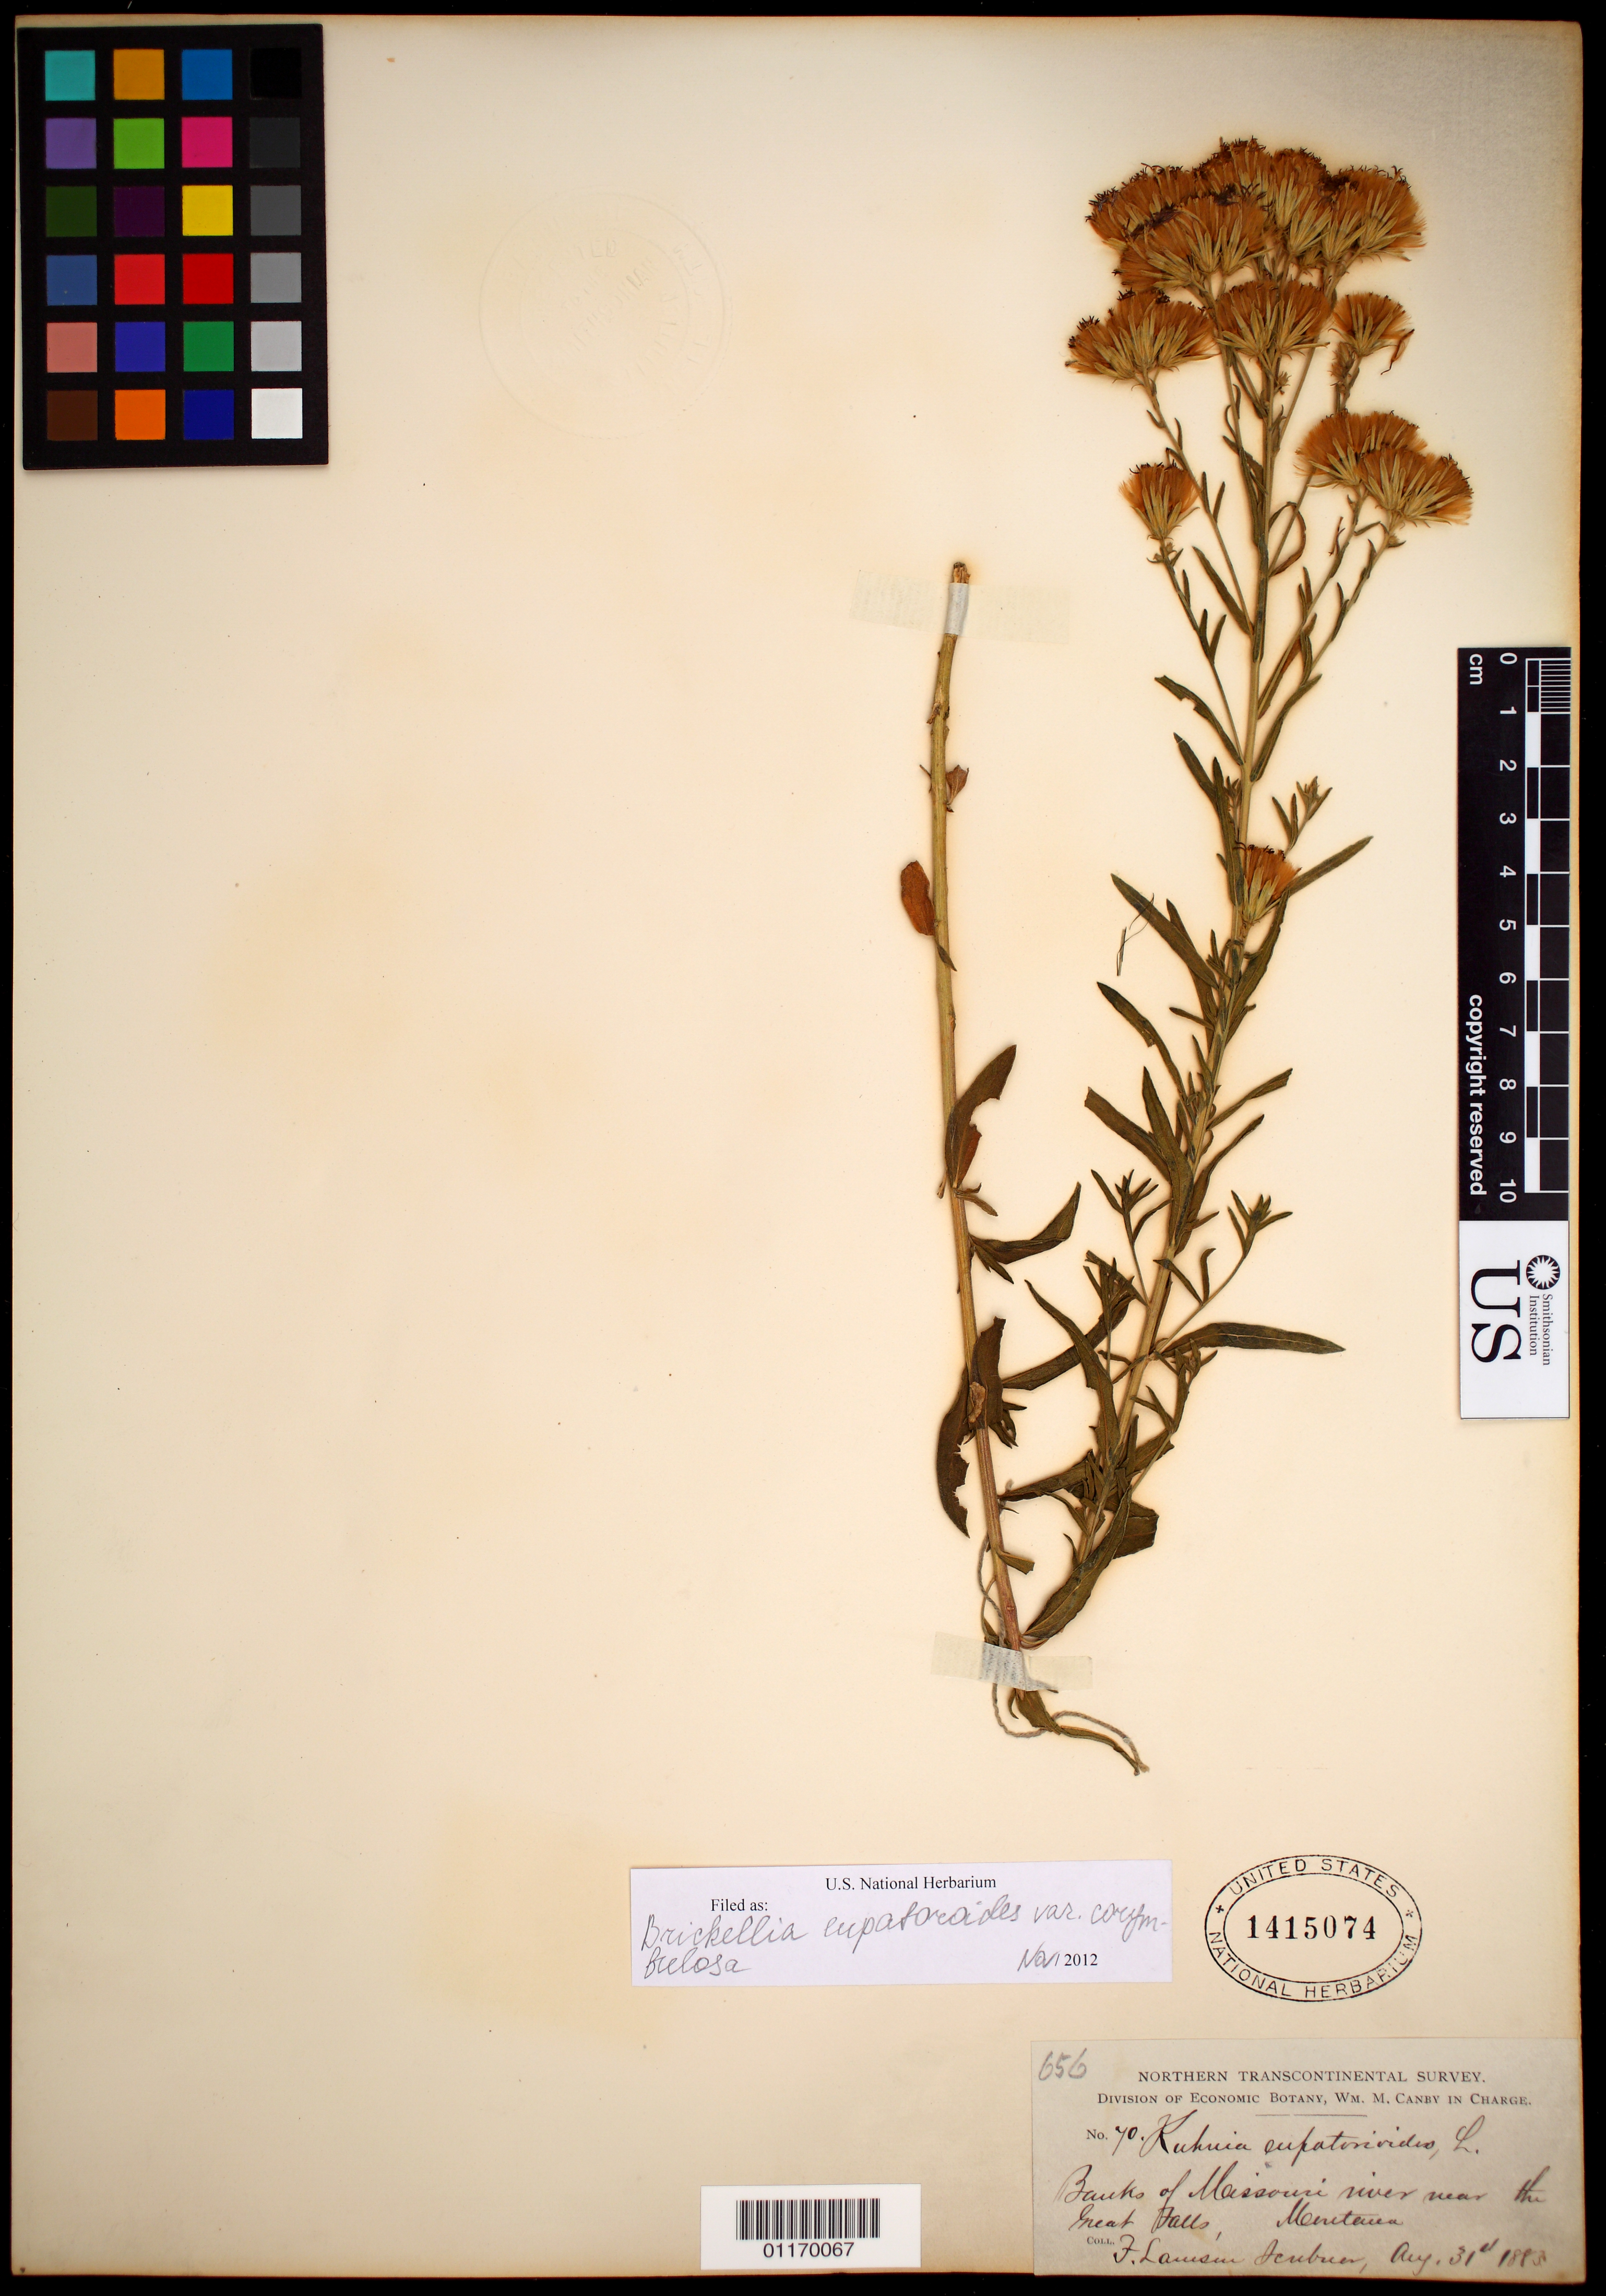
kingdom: Plantae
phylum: Tracheophyta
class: Magnoliopsida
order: Asterales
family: Asteraceae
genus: Brickellia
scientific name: Brickellia eupatorioides var. corymbulosa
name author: (Torr. & A. Gray) Shinners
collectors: F. L. Scribner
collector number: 70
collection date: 1883-08-31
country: United States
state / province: Montana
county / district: Cascade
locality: Banks of Missouri River near Great Falls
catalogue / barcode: US 1415074